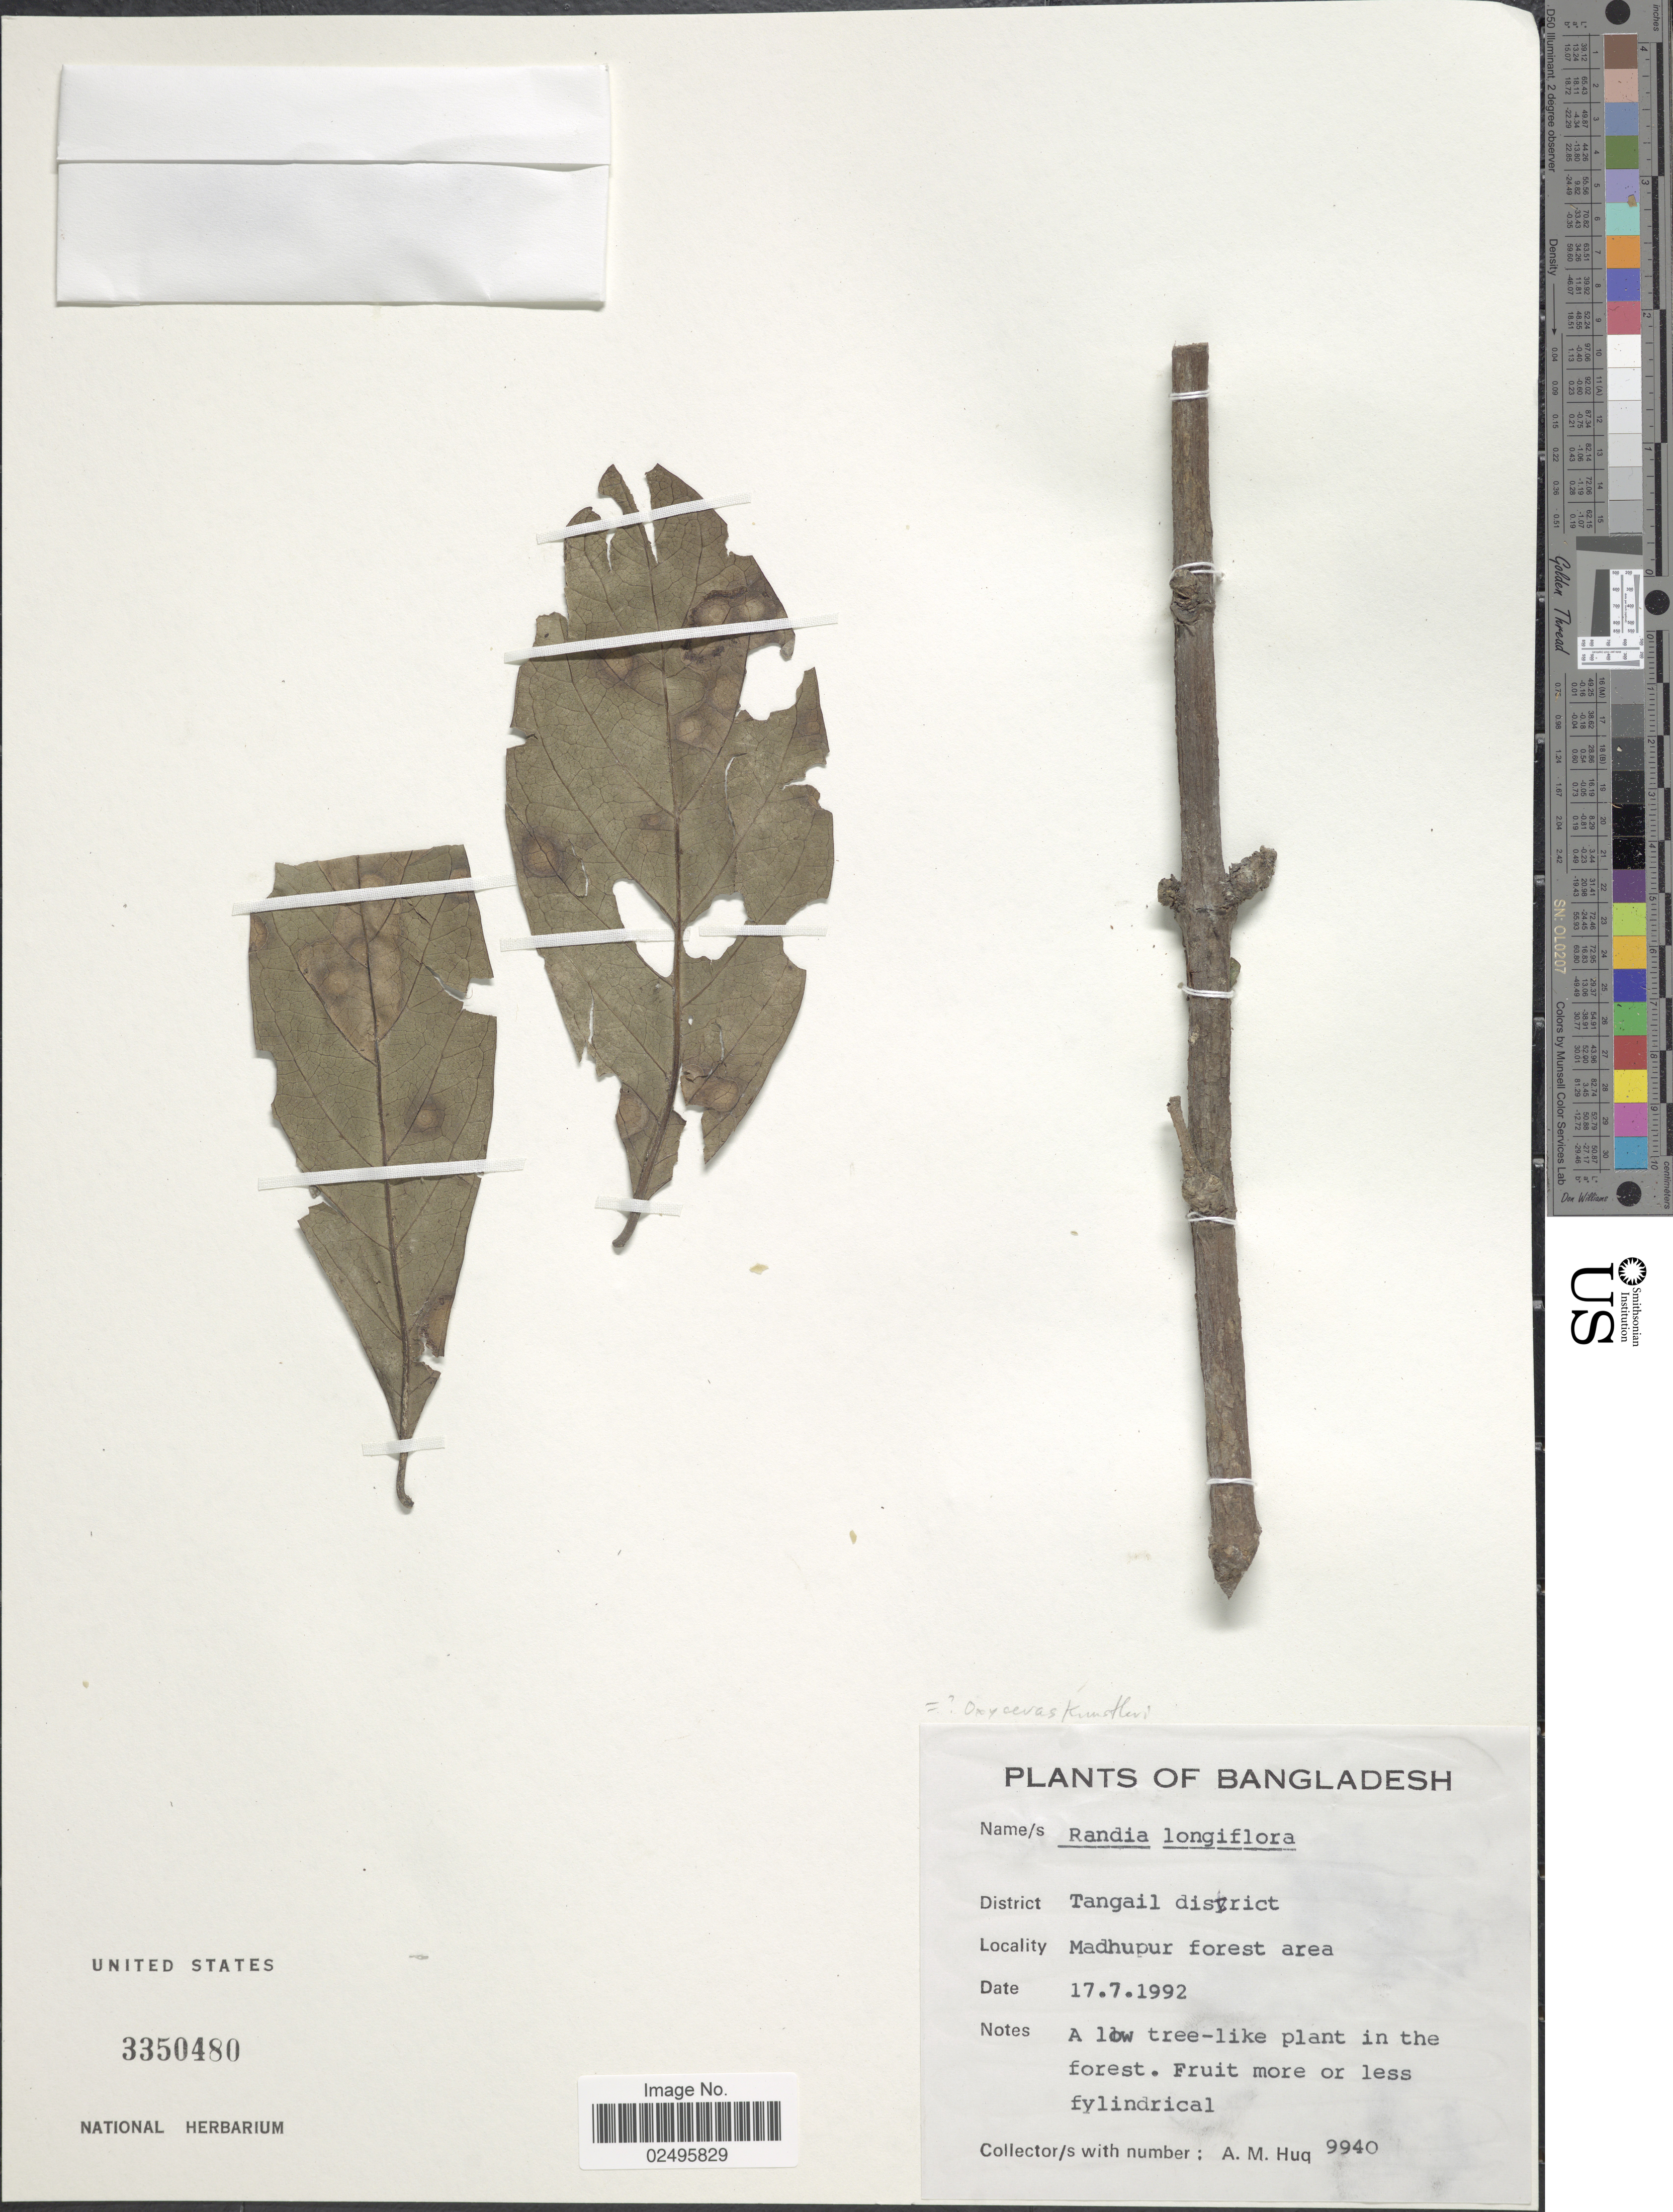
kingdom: Plantae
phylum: Tracheophyta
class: Magnoliopsida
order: Gentianales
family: Rubiaceae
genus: Oxyceros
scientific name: Oxyceros kunstleri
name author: (King & Gamble) Tirveng.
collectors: A. M. Huq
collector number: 9940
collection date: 1992-07-17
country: Bangladesh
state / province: Dhaka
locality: District Tangail district. Madhupur forest area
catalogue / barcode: US 3350480